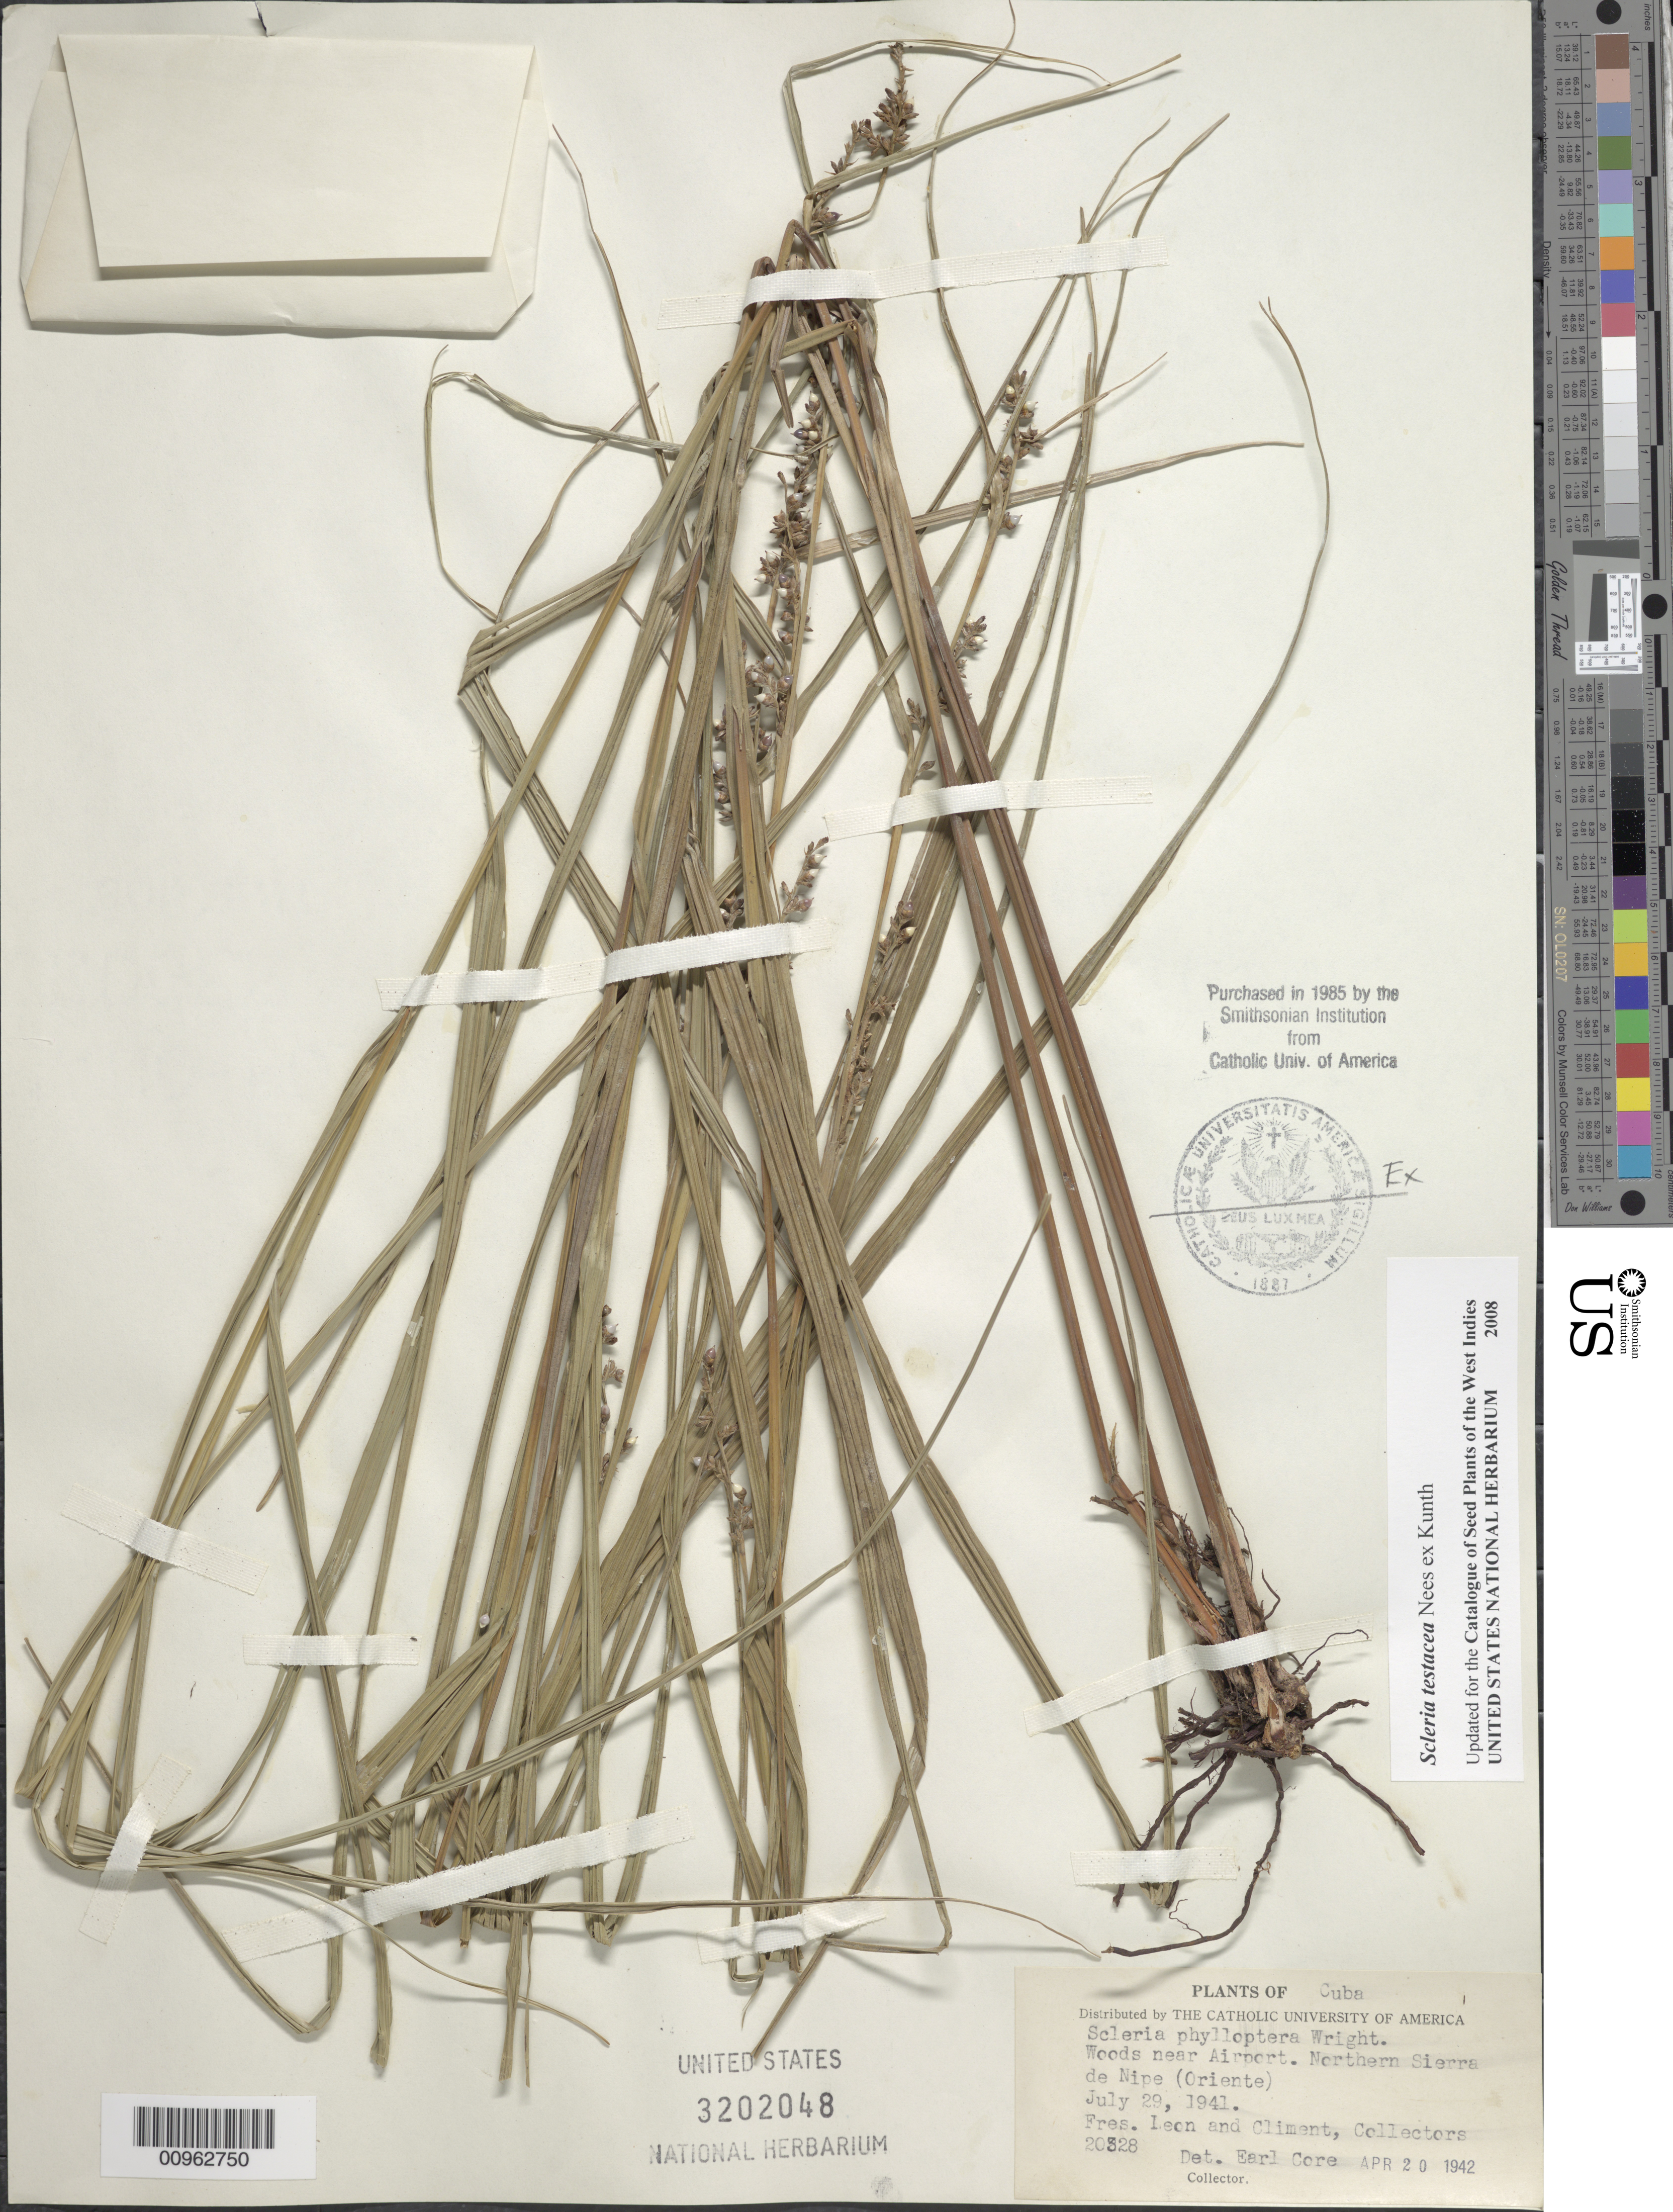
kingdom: Plantae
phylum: Tracheophyta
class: Liliopsida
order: Poales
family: Cyperaceae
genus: Scleria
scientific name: Scleria testacea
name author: Nees ex Kunth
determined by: Strong, M. T., (US), Smithsonian Institution - National Museum of Natural History (UNITED STATES)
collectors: F. Leon & Bro. Clemente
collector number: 20328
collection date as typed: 29 Jul 1941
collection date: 1941-07-29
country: Cuba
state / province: Holguín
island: Cuba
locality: Near airport, northern Sierra de Nipe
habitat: Woods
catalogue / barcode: US 3202048